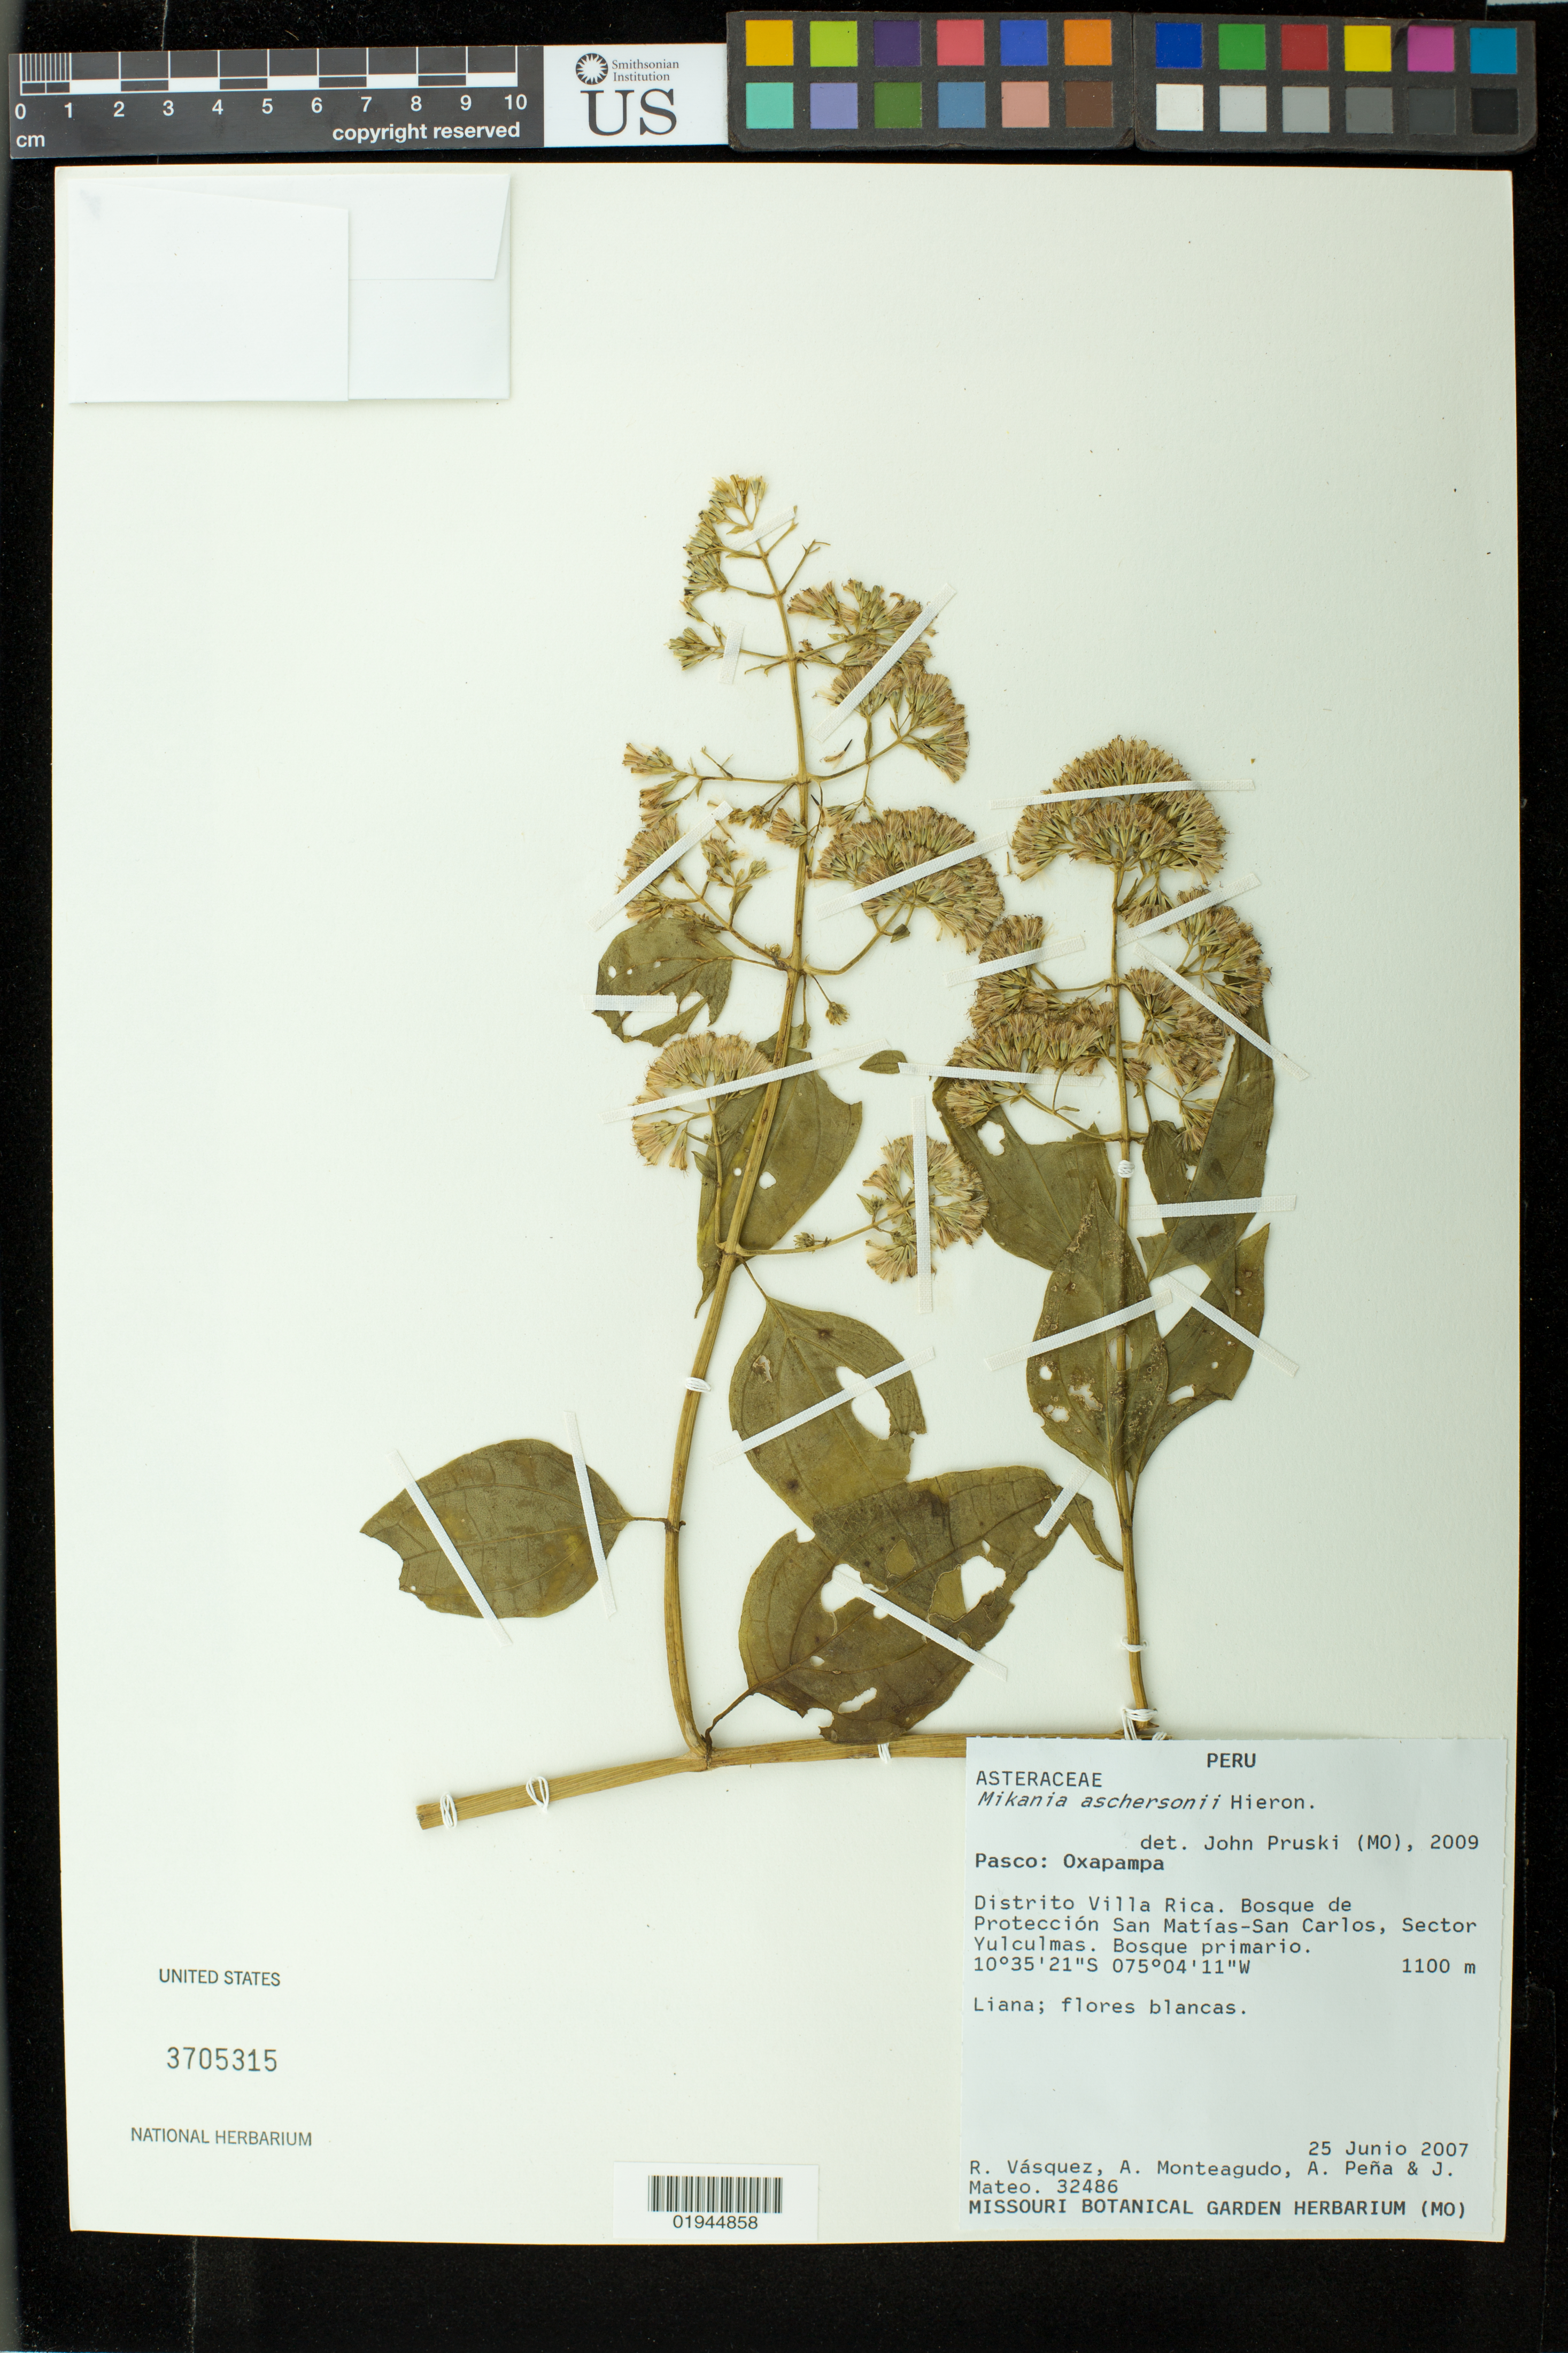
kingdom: Plantae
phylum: Tracheophyta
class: Magnoliopsida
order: Asterales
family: Asteraceae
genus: Mikania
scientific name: Mikania aschersonii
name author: Hieron.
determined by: Pruski, J. F.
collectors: R. Vásquez, A. Monteagudo, A. Pena & J. Mateo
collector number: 32486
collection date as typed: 25 Jun 2007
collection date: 2007-06-25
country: Peru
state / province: Pasco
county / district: Oxapampa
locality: Distrito Villa Rica. Bosque de Proteccion San Matias-San Carlos, Sector Yulculmas.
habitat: bosque primario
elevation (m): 1100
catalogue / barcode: US 3705315